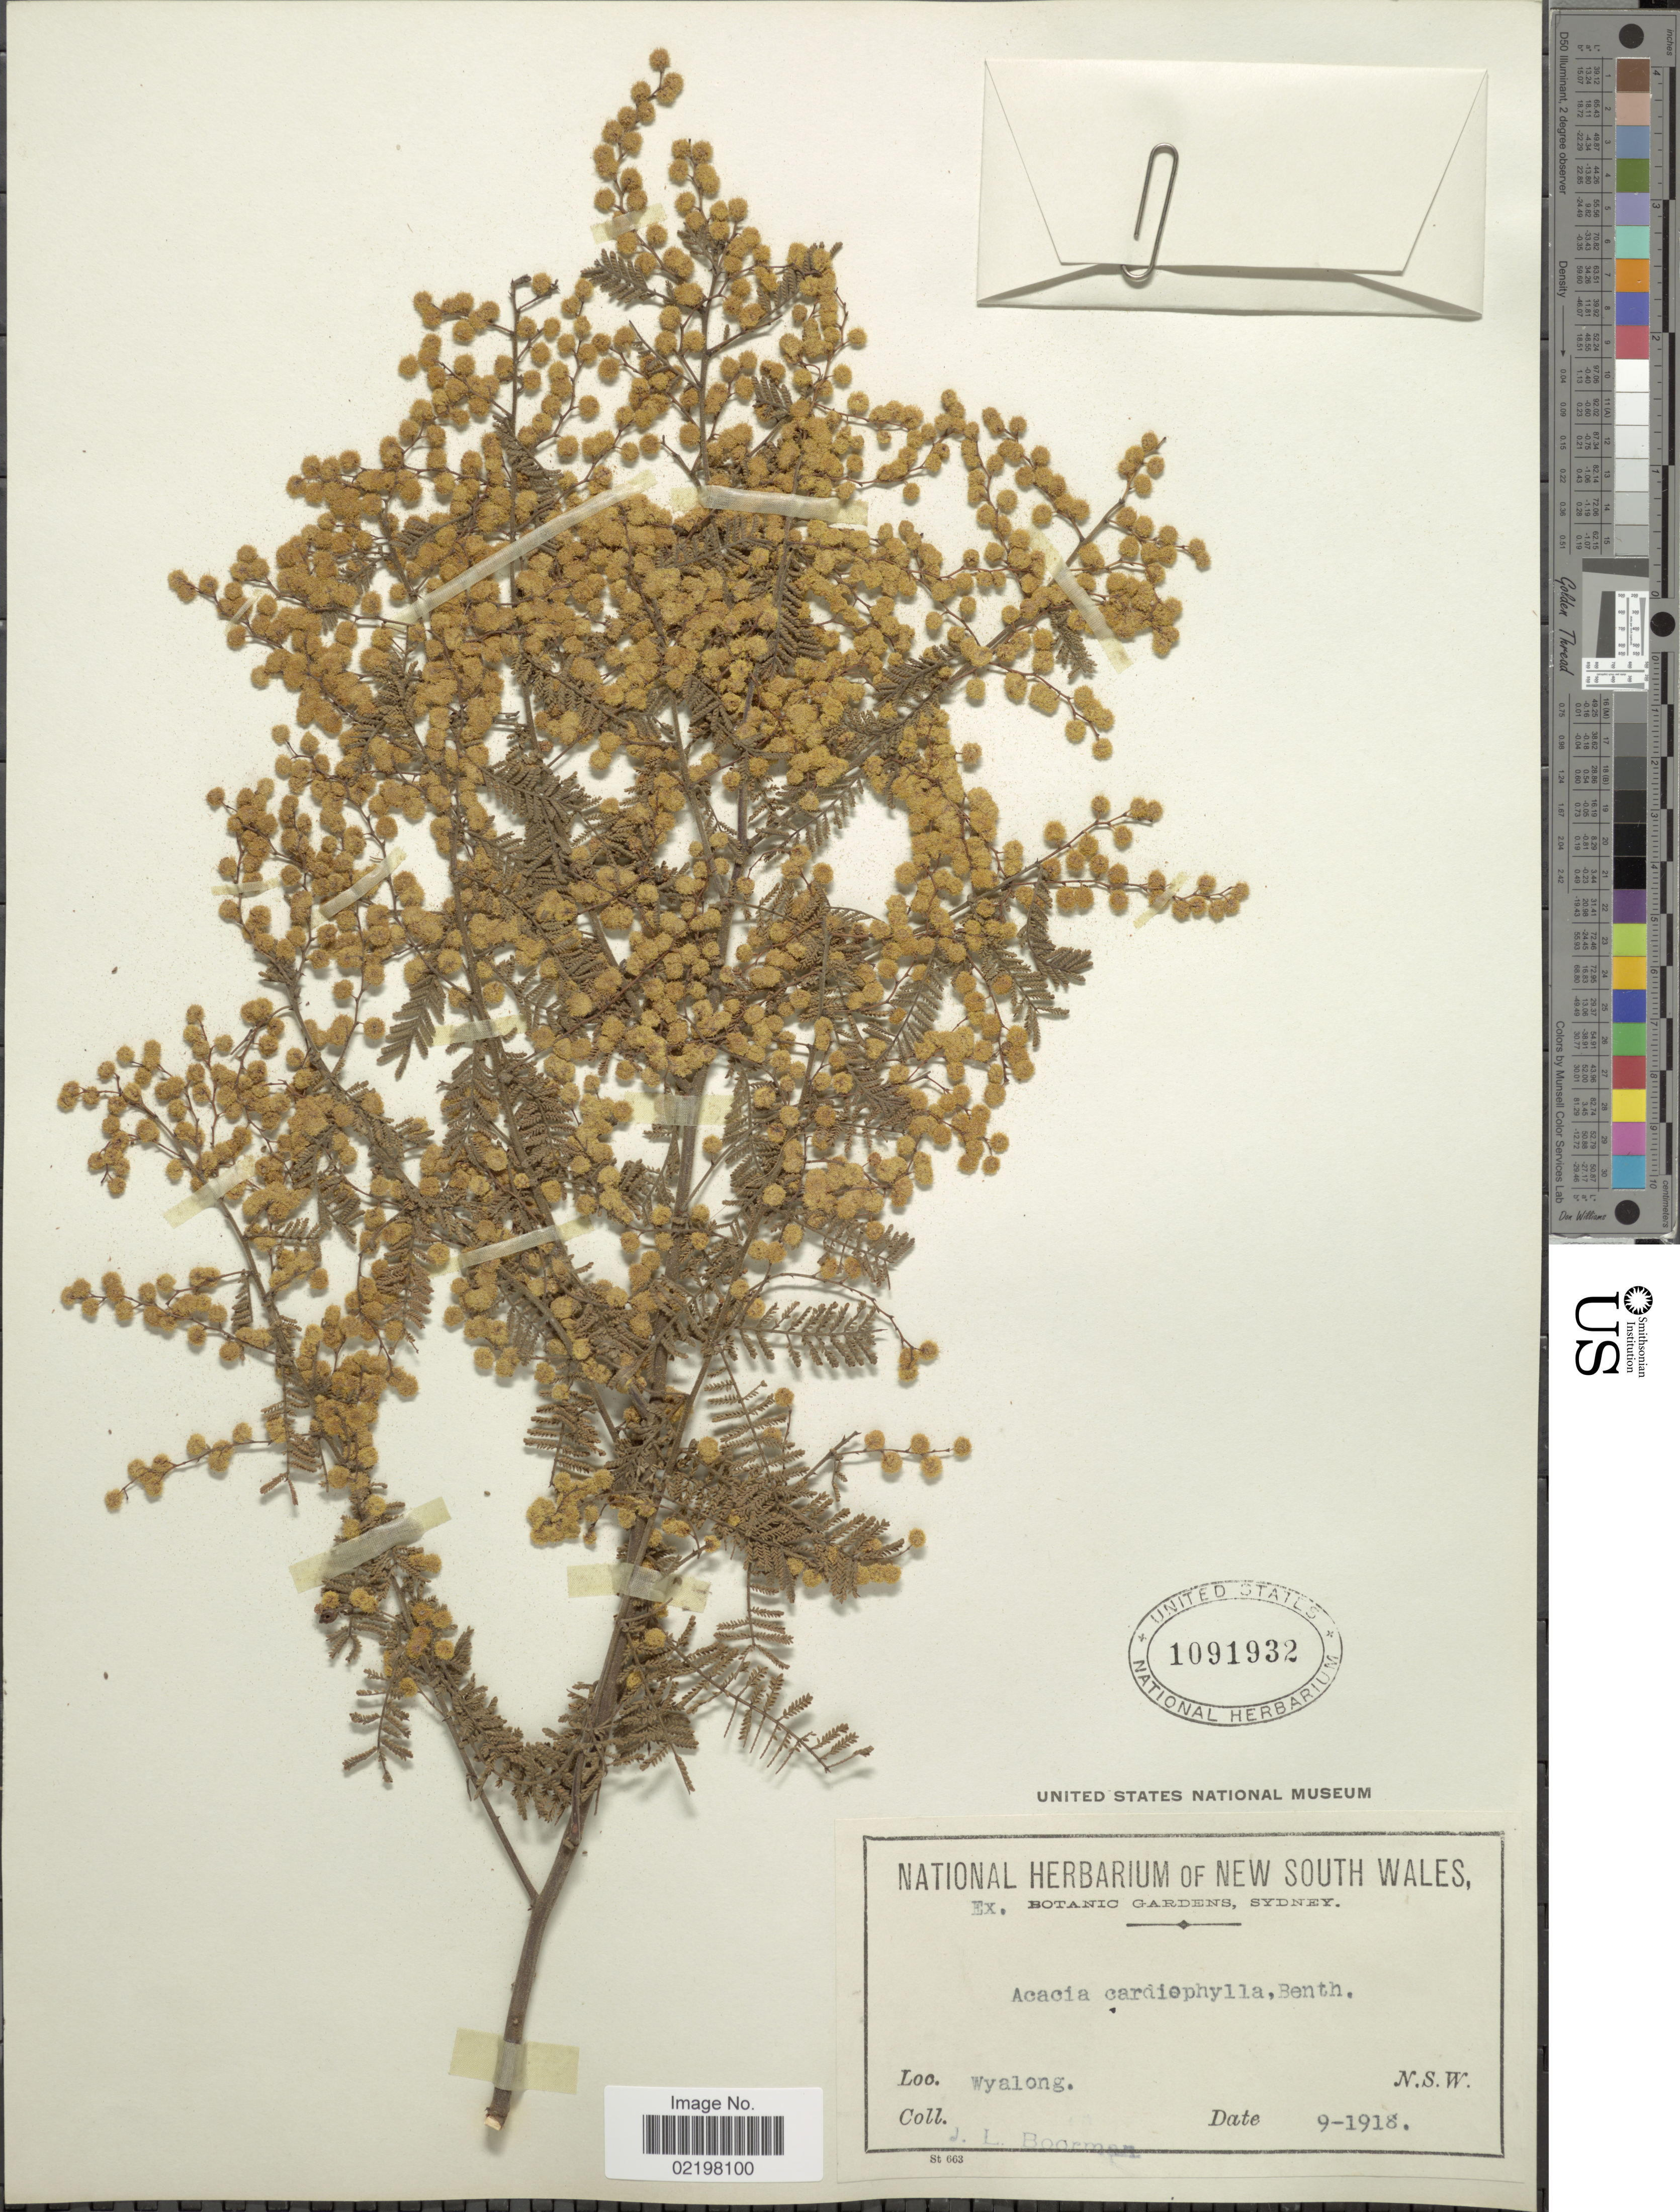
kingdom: Plantae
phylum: Tracheophyta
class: Magnoliopsida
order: Fabales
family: Fabaceae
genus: Acacia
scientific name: Acacia cardiophylla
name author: Benth.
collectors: J. Boorman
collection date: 1918-09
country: Australia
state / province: New South Wales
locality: Wyalong, N.S.W.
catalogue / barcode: US 1091932